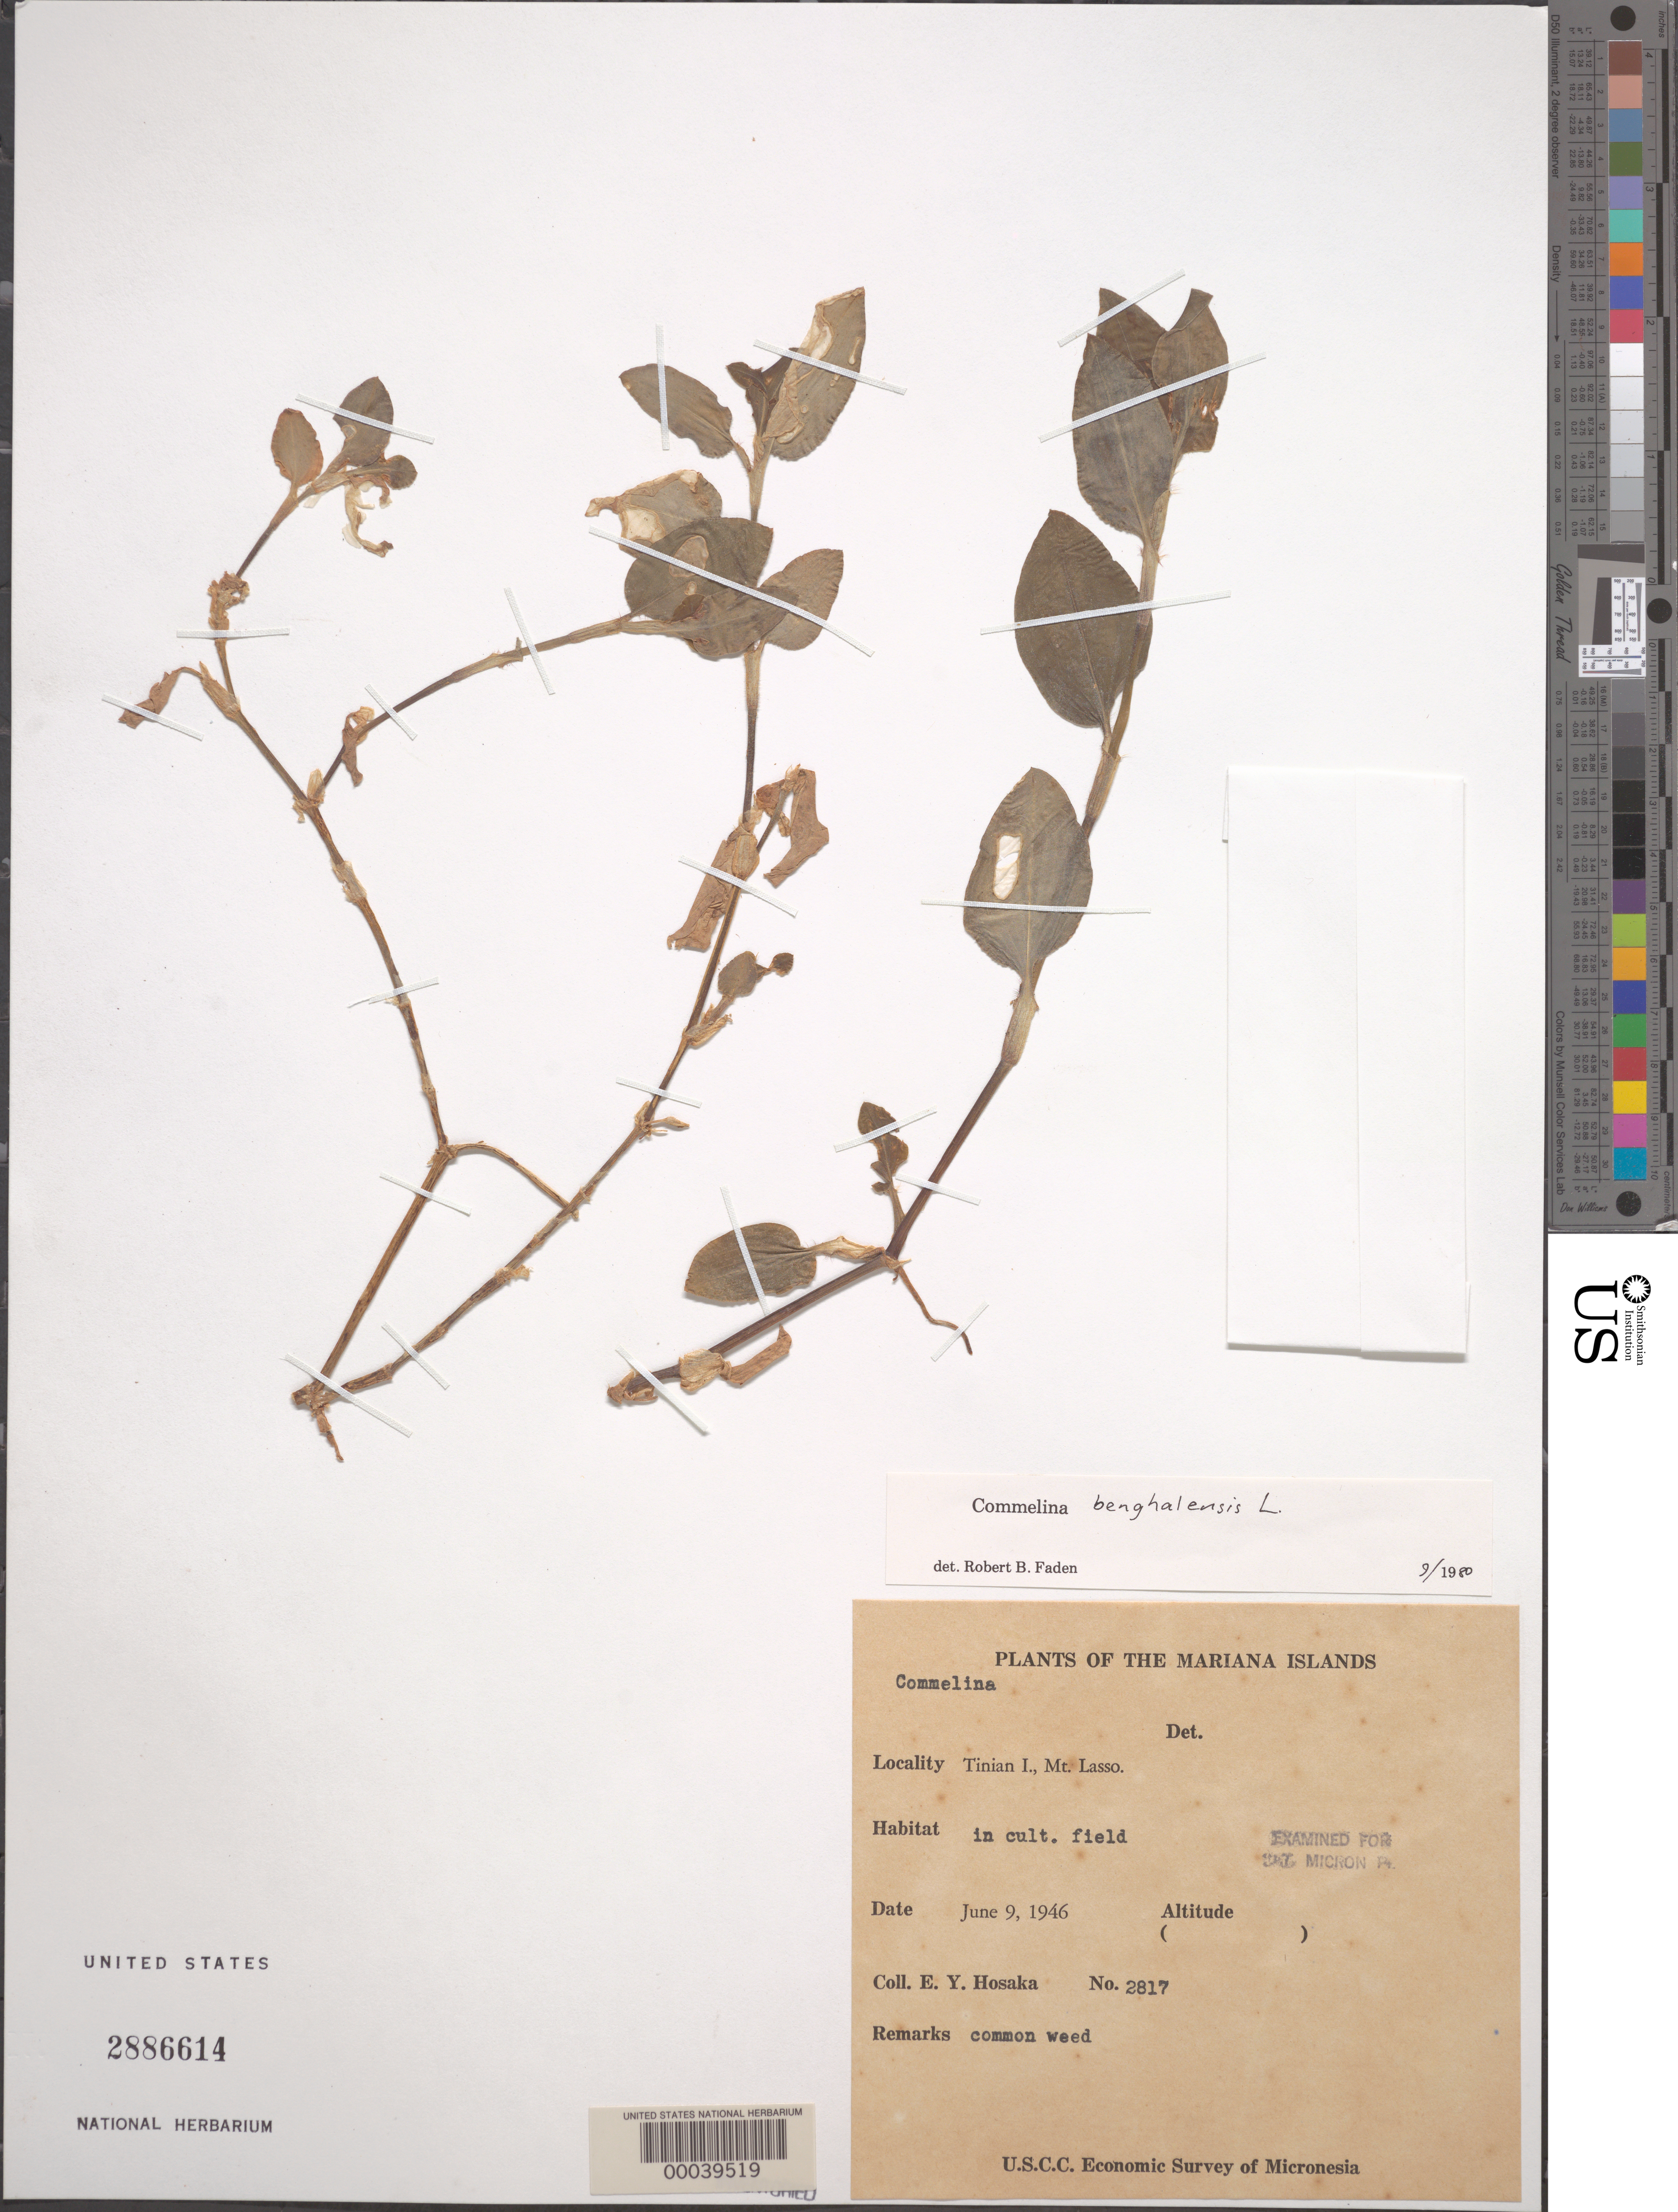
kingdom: Plantae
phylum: Tracheophyta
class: Liliopsida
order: Commelinales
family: Commelinaceae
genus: Commelina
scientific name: Commelina benghalensis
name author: L.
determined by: Faden, Robert B., (US), Smithsonian Institution - National Museum of Natural History (UNITED STATES)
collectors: E. Y. Hosaka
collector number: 2817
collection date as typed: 09 Jun 1946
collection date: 1946-06-09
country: Northern Mariana Islands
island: Tinian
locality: Mt. lasso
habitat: Cultivated field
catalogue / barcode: US 2886614